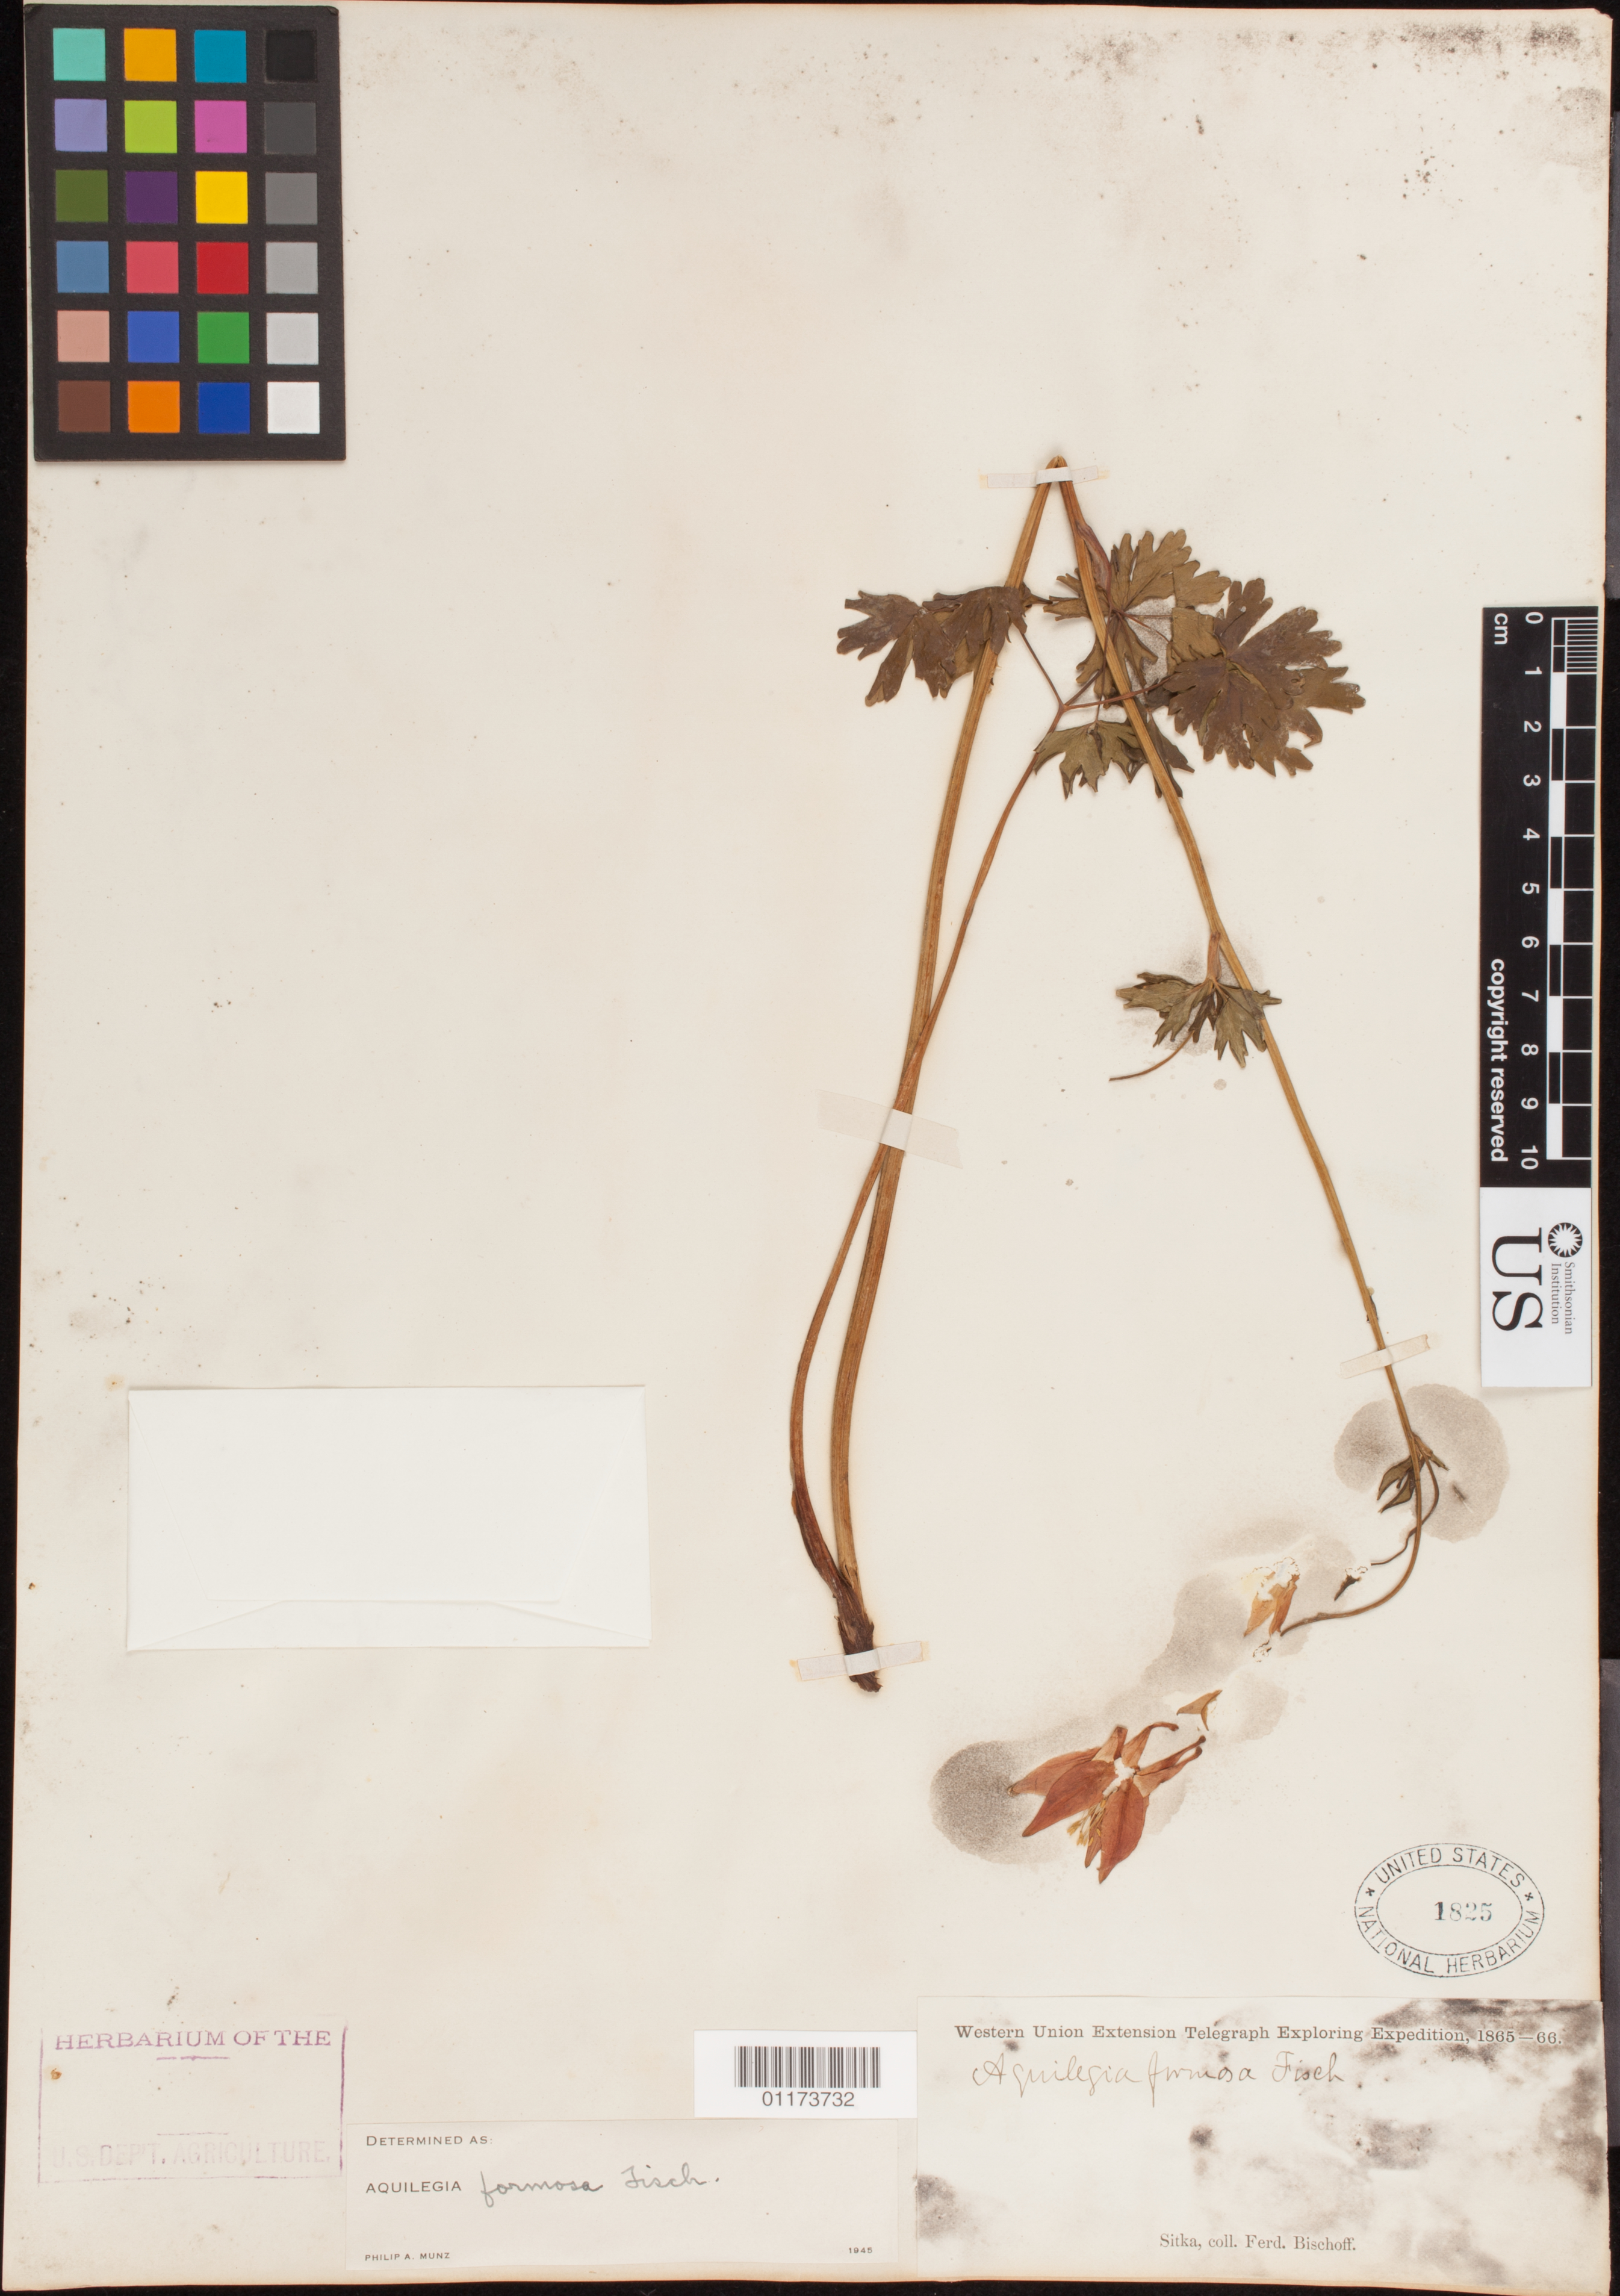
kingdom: Plantae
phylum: Tracheophyta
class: Magnoliopsida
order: Ranunculales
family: Ranunculaceae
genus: Aquilegia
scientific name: Aquilegia formosa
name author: Fisch. ex DC.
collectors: F. Bischoff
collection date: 1865/1866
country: United States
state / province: Alaska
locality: Sitka.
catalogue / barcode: US 1825